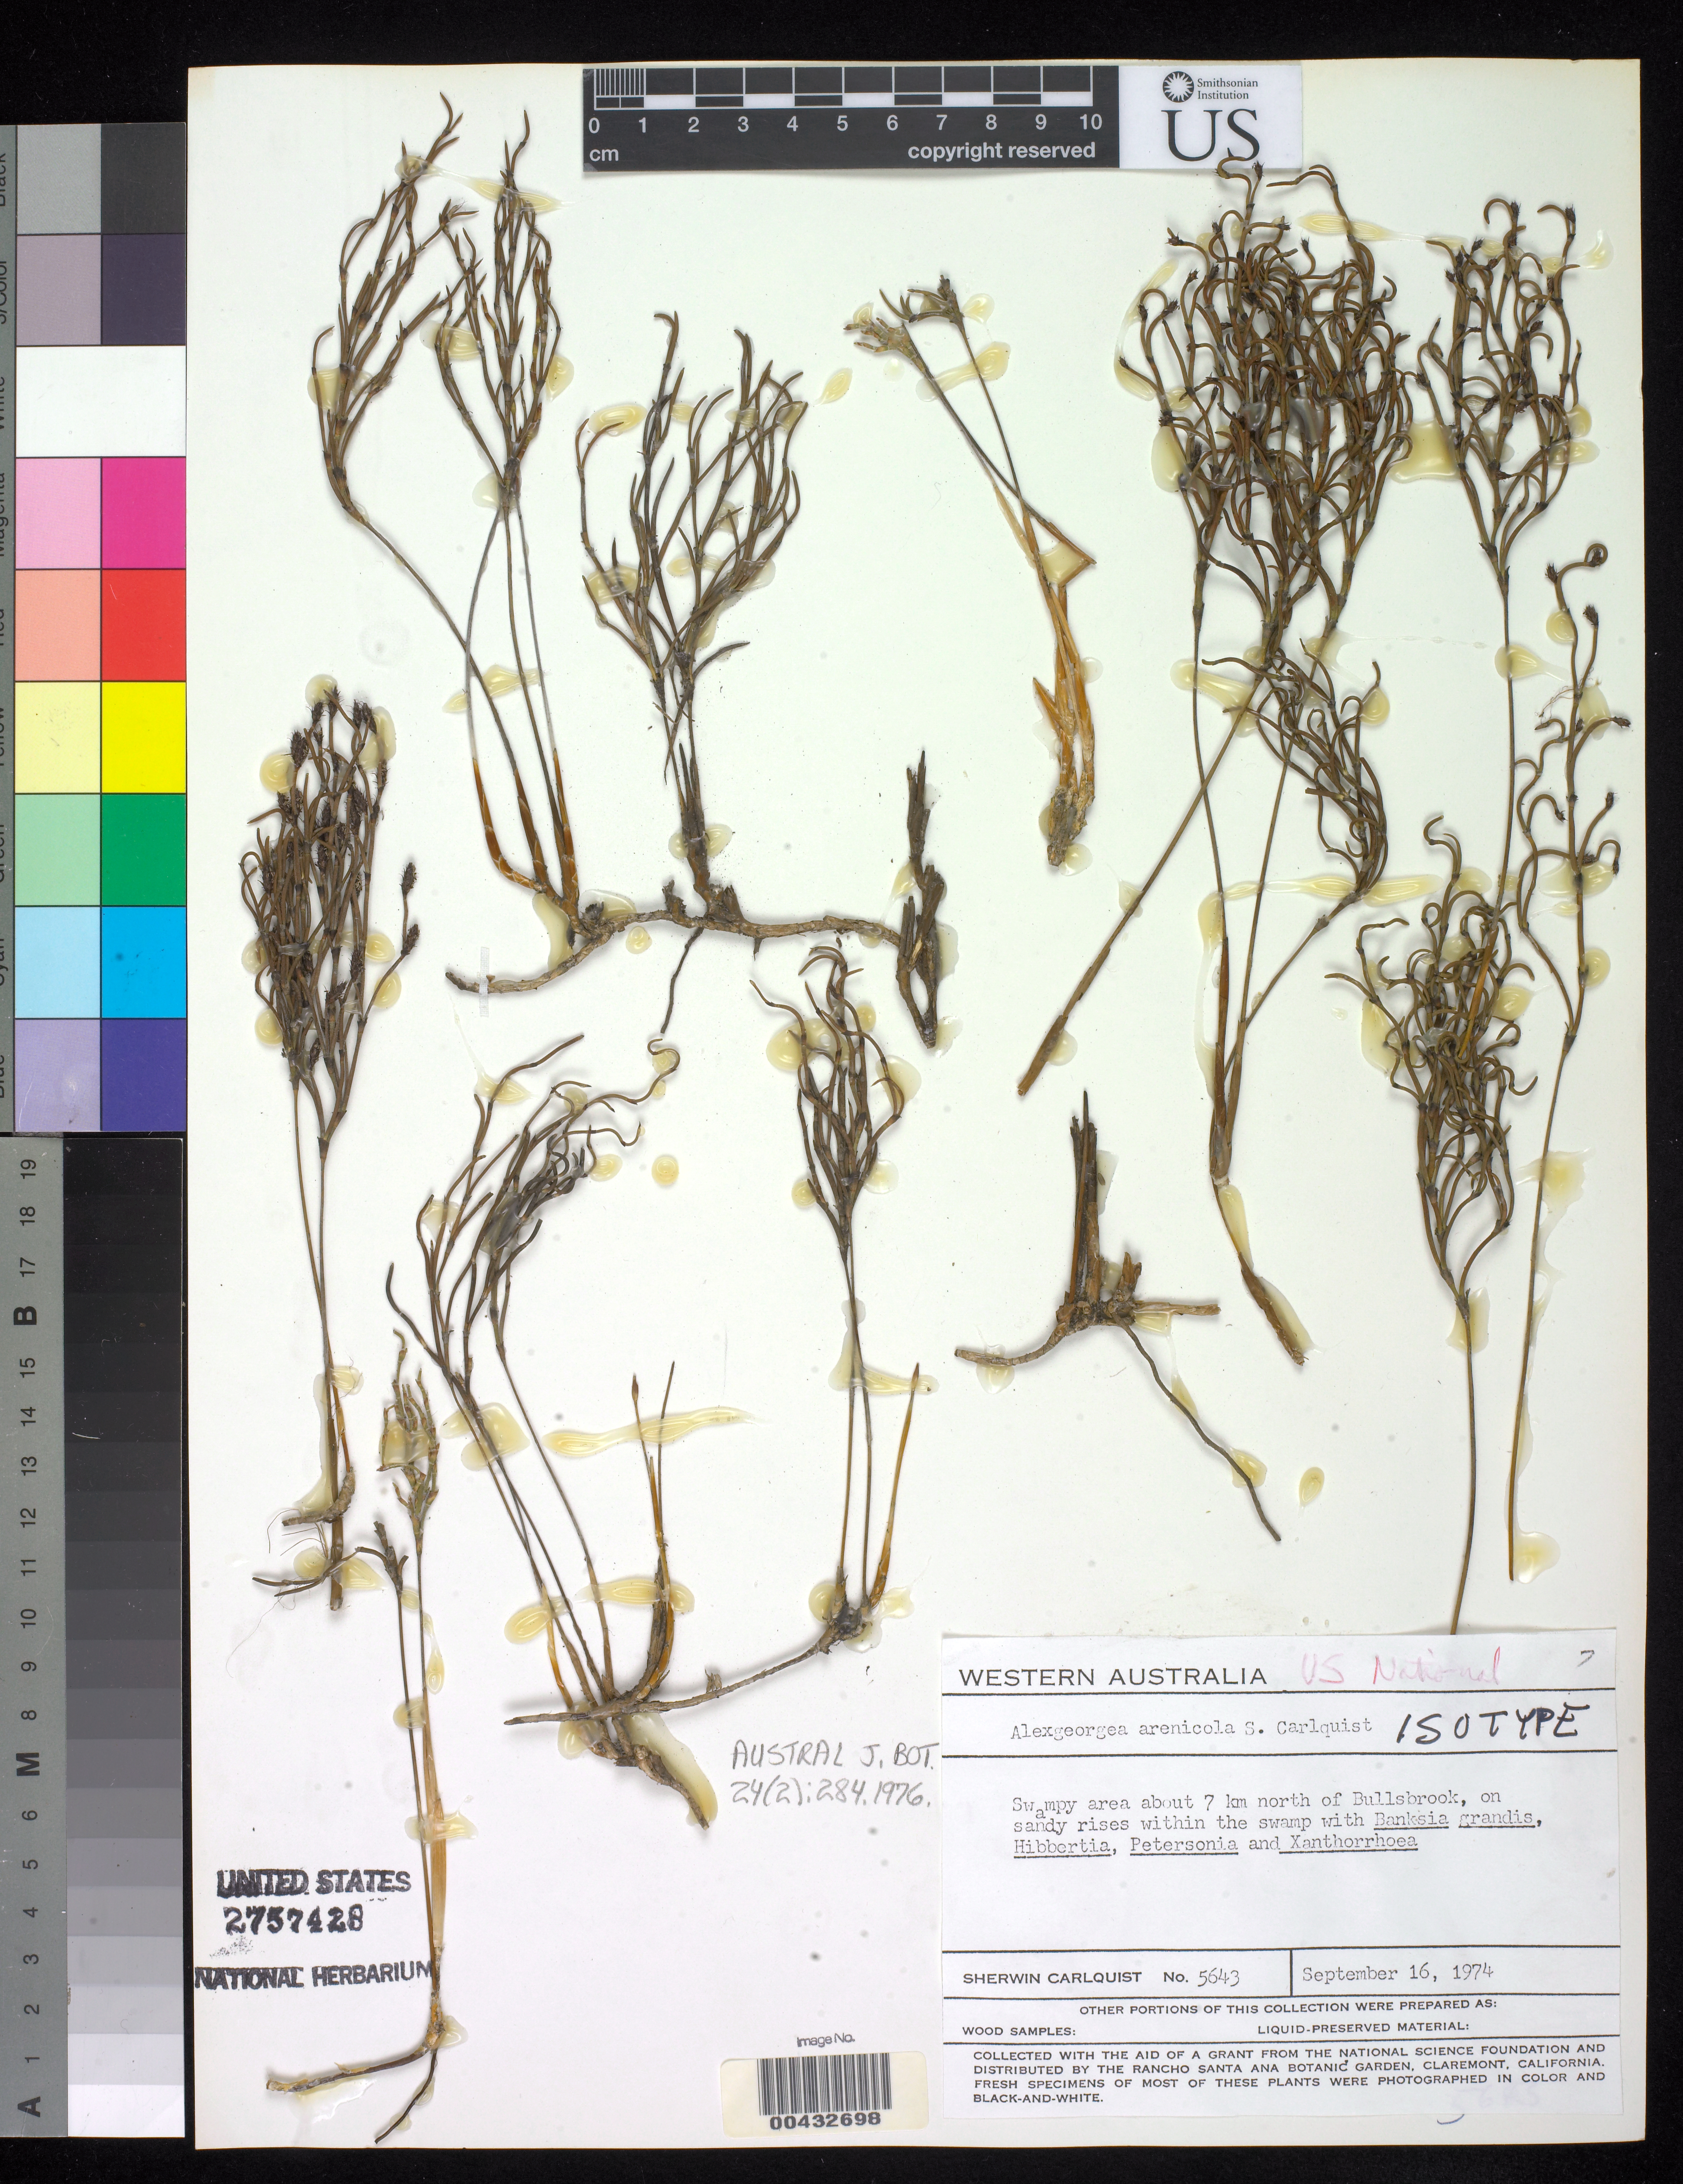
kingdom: Plantae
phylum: Tracheophyta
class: Liliopsida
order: Poales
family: Restionaceae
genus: Alexgeorgea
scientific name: Alexgeorgea arenicola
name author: Carlquist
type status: Isotype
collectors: S. Carlquist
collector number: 5643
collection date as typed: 16 Sep 1974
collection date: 1974-09-16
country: Australia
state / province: Western Australia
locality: Swampy area ca. 7 km N of Bulls Brook.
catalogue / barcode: US 2757428